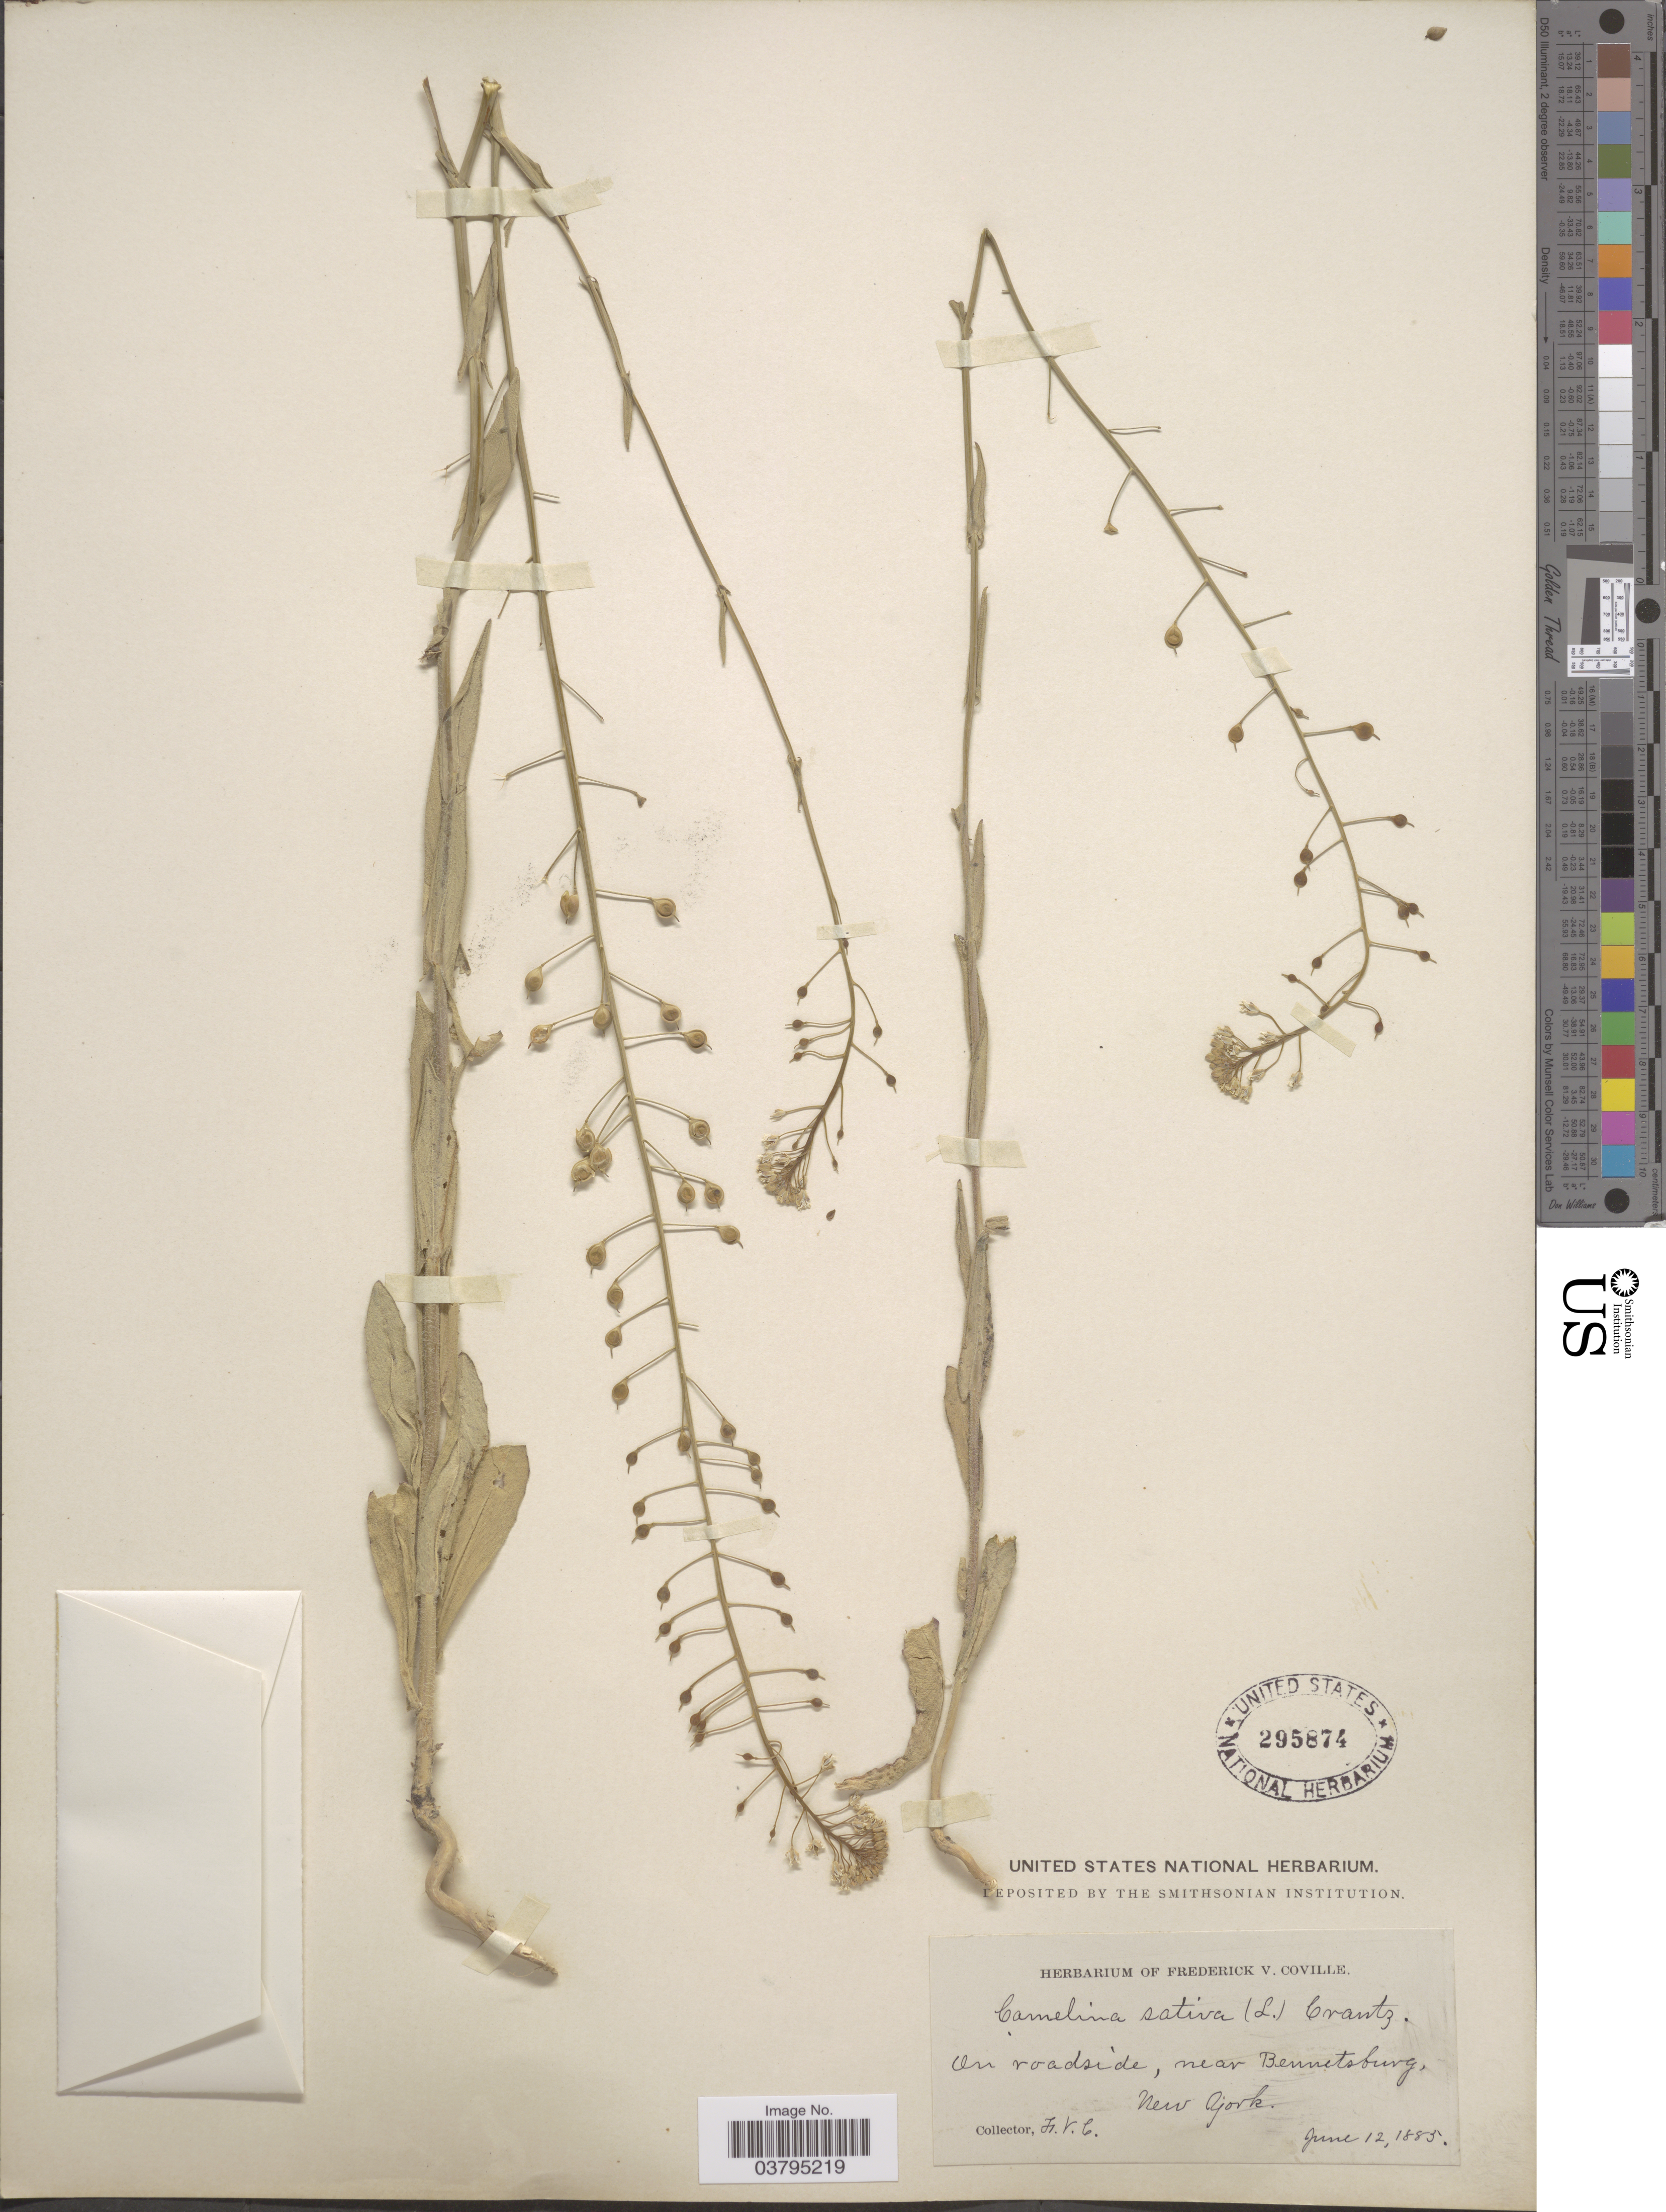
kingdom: Plantae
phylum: Tracheophyta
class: Magnoliopsida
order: Brassicales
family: Brassicaceae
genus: Camelina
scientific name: Camelina microcarpa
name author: DC.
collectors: F. V. Coville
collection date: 1885-06-12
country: United States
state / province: New York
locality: On roadside, near Bennetsburg.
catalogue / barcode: US 295874